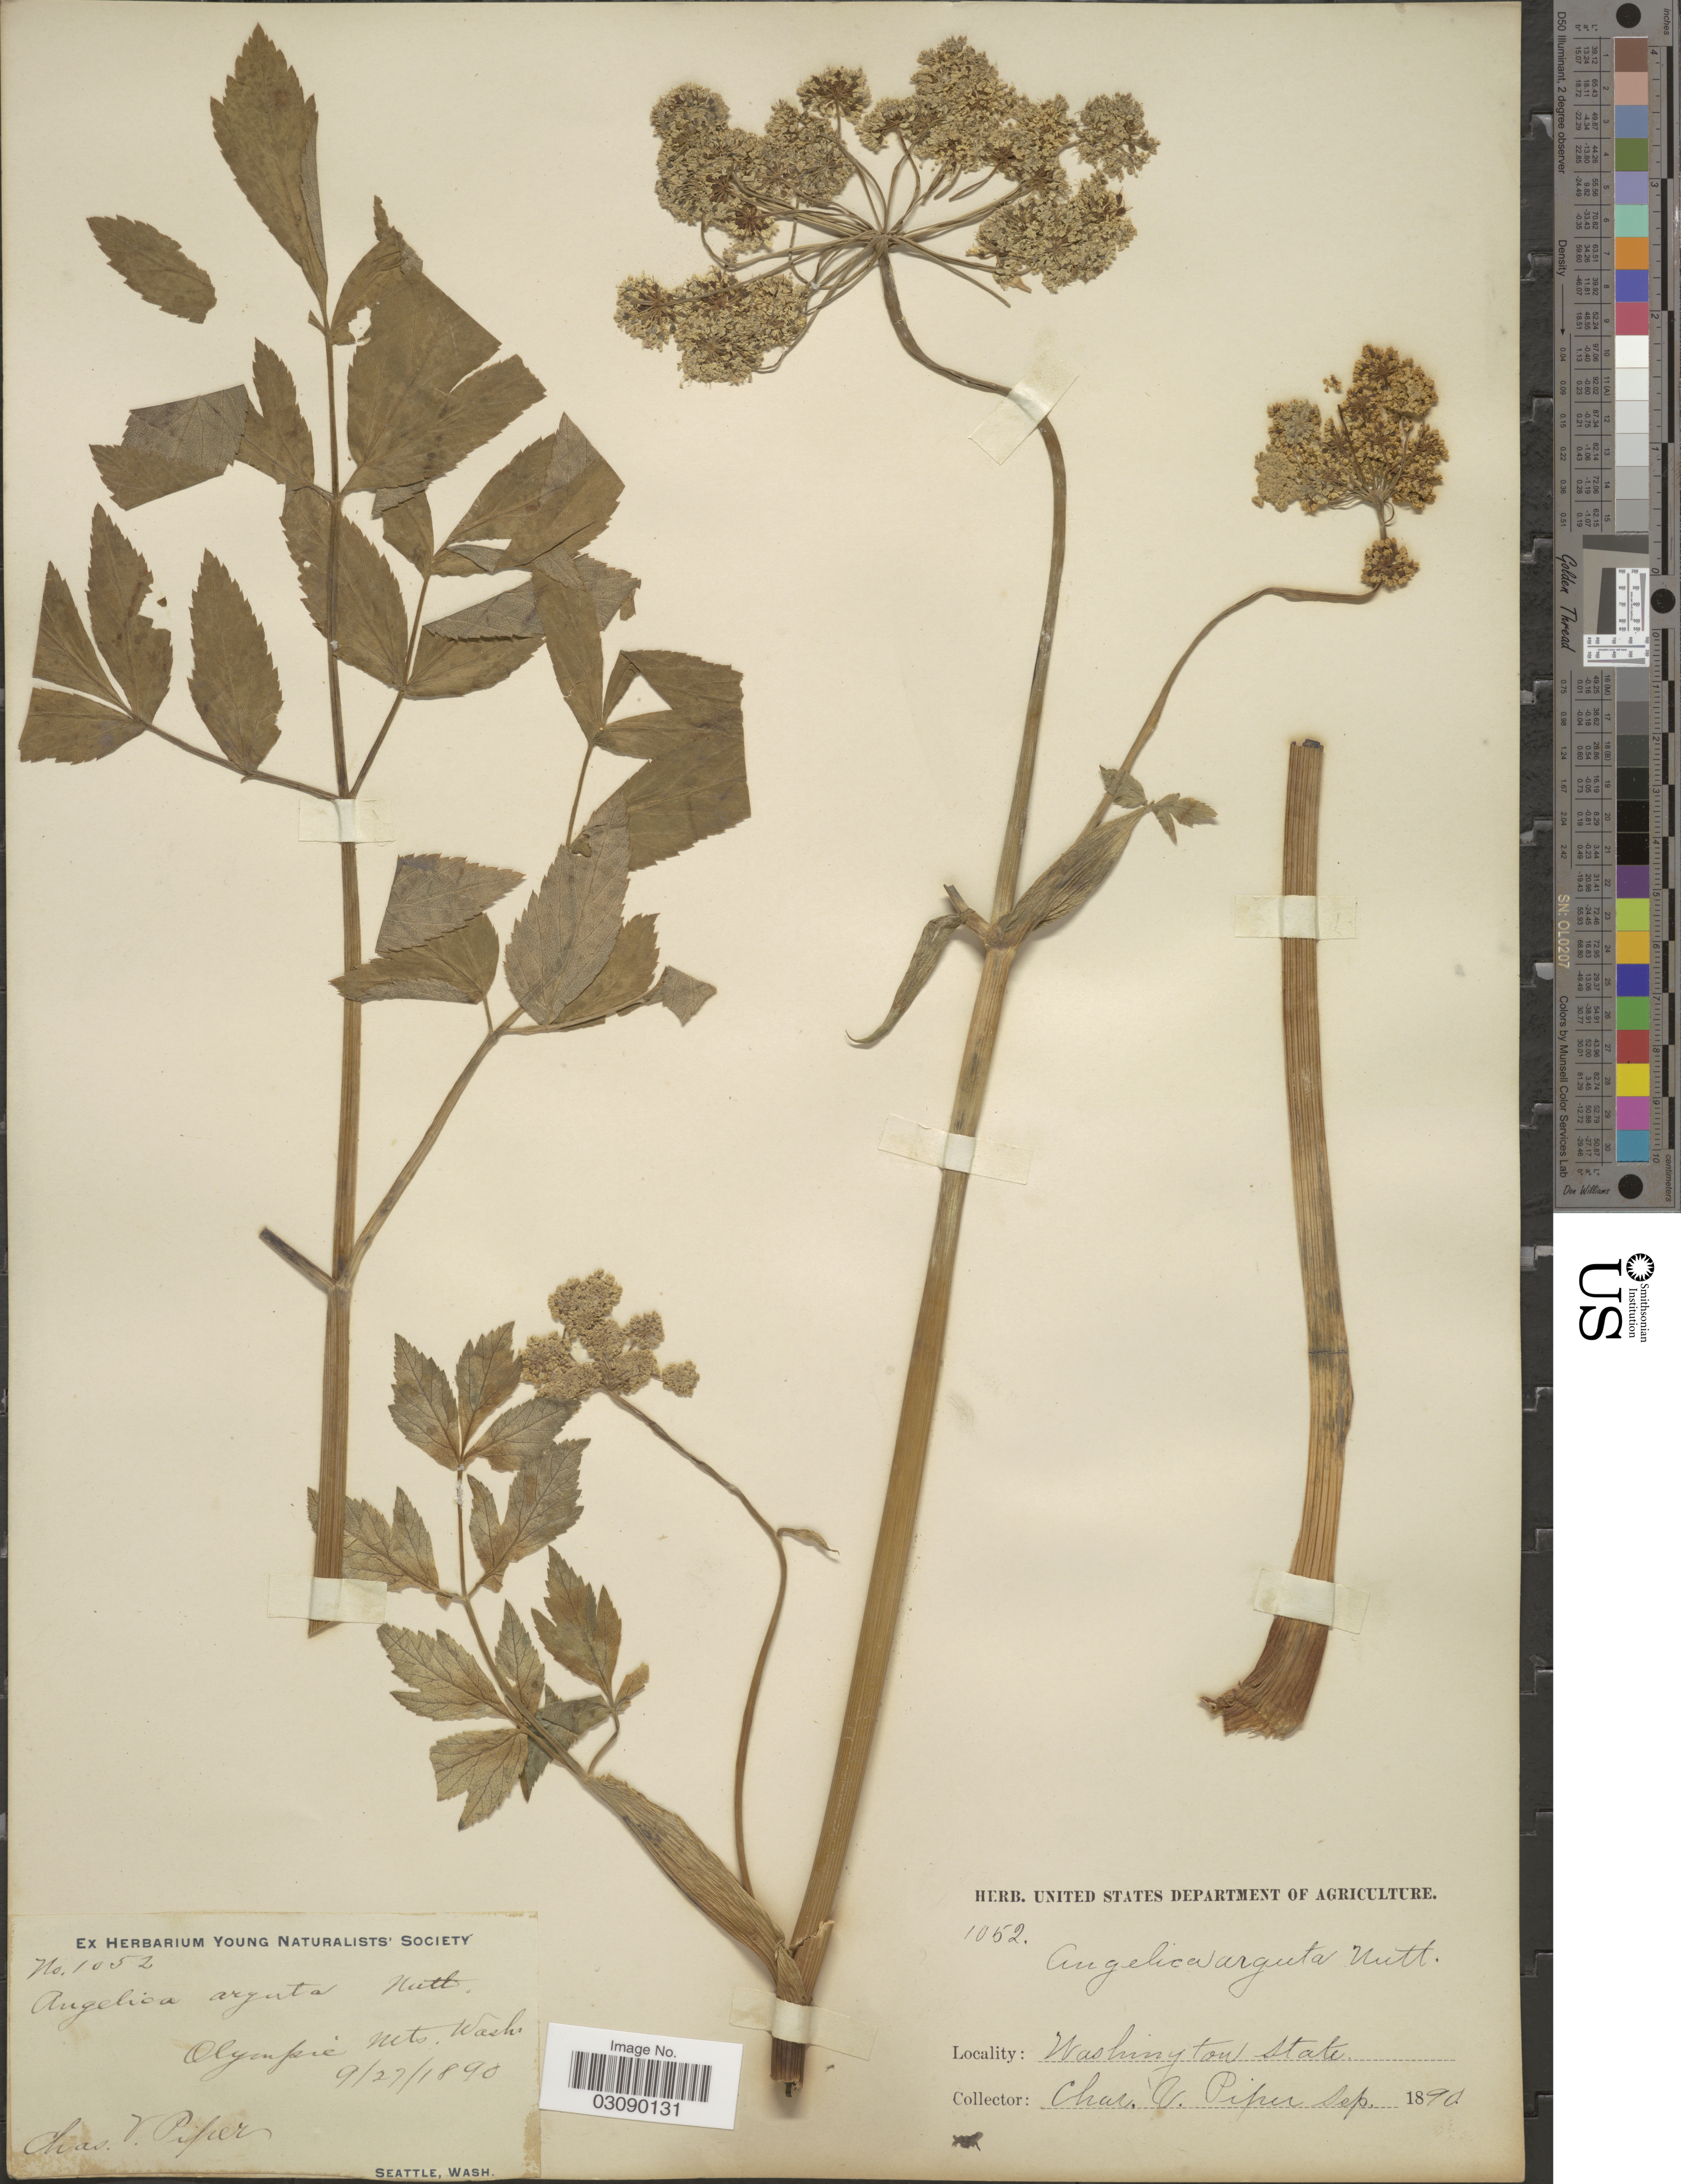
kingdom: Plantae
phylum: Tracheophyta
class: Magnoliopsida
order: Apiales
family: Apiaceae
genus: Angelica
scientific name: Angelica arguta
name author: Nutt.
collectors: C. V. Piper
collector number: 1052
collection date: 1890-09-27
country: United States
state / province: Washington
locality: Olympic Mts.